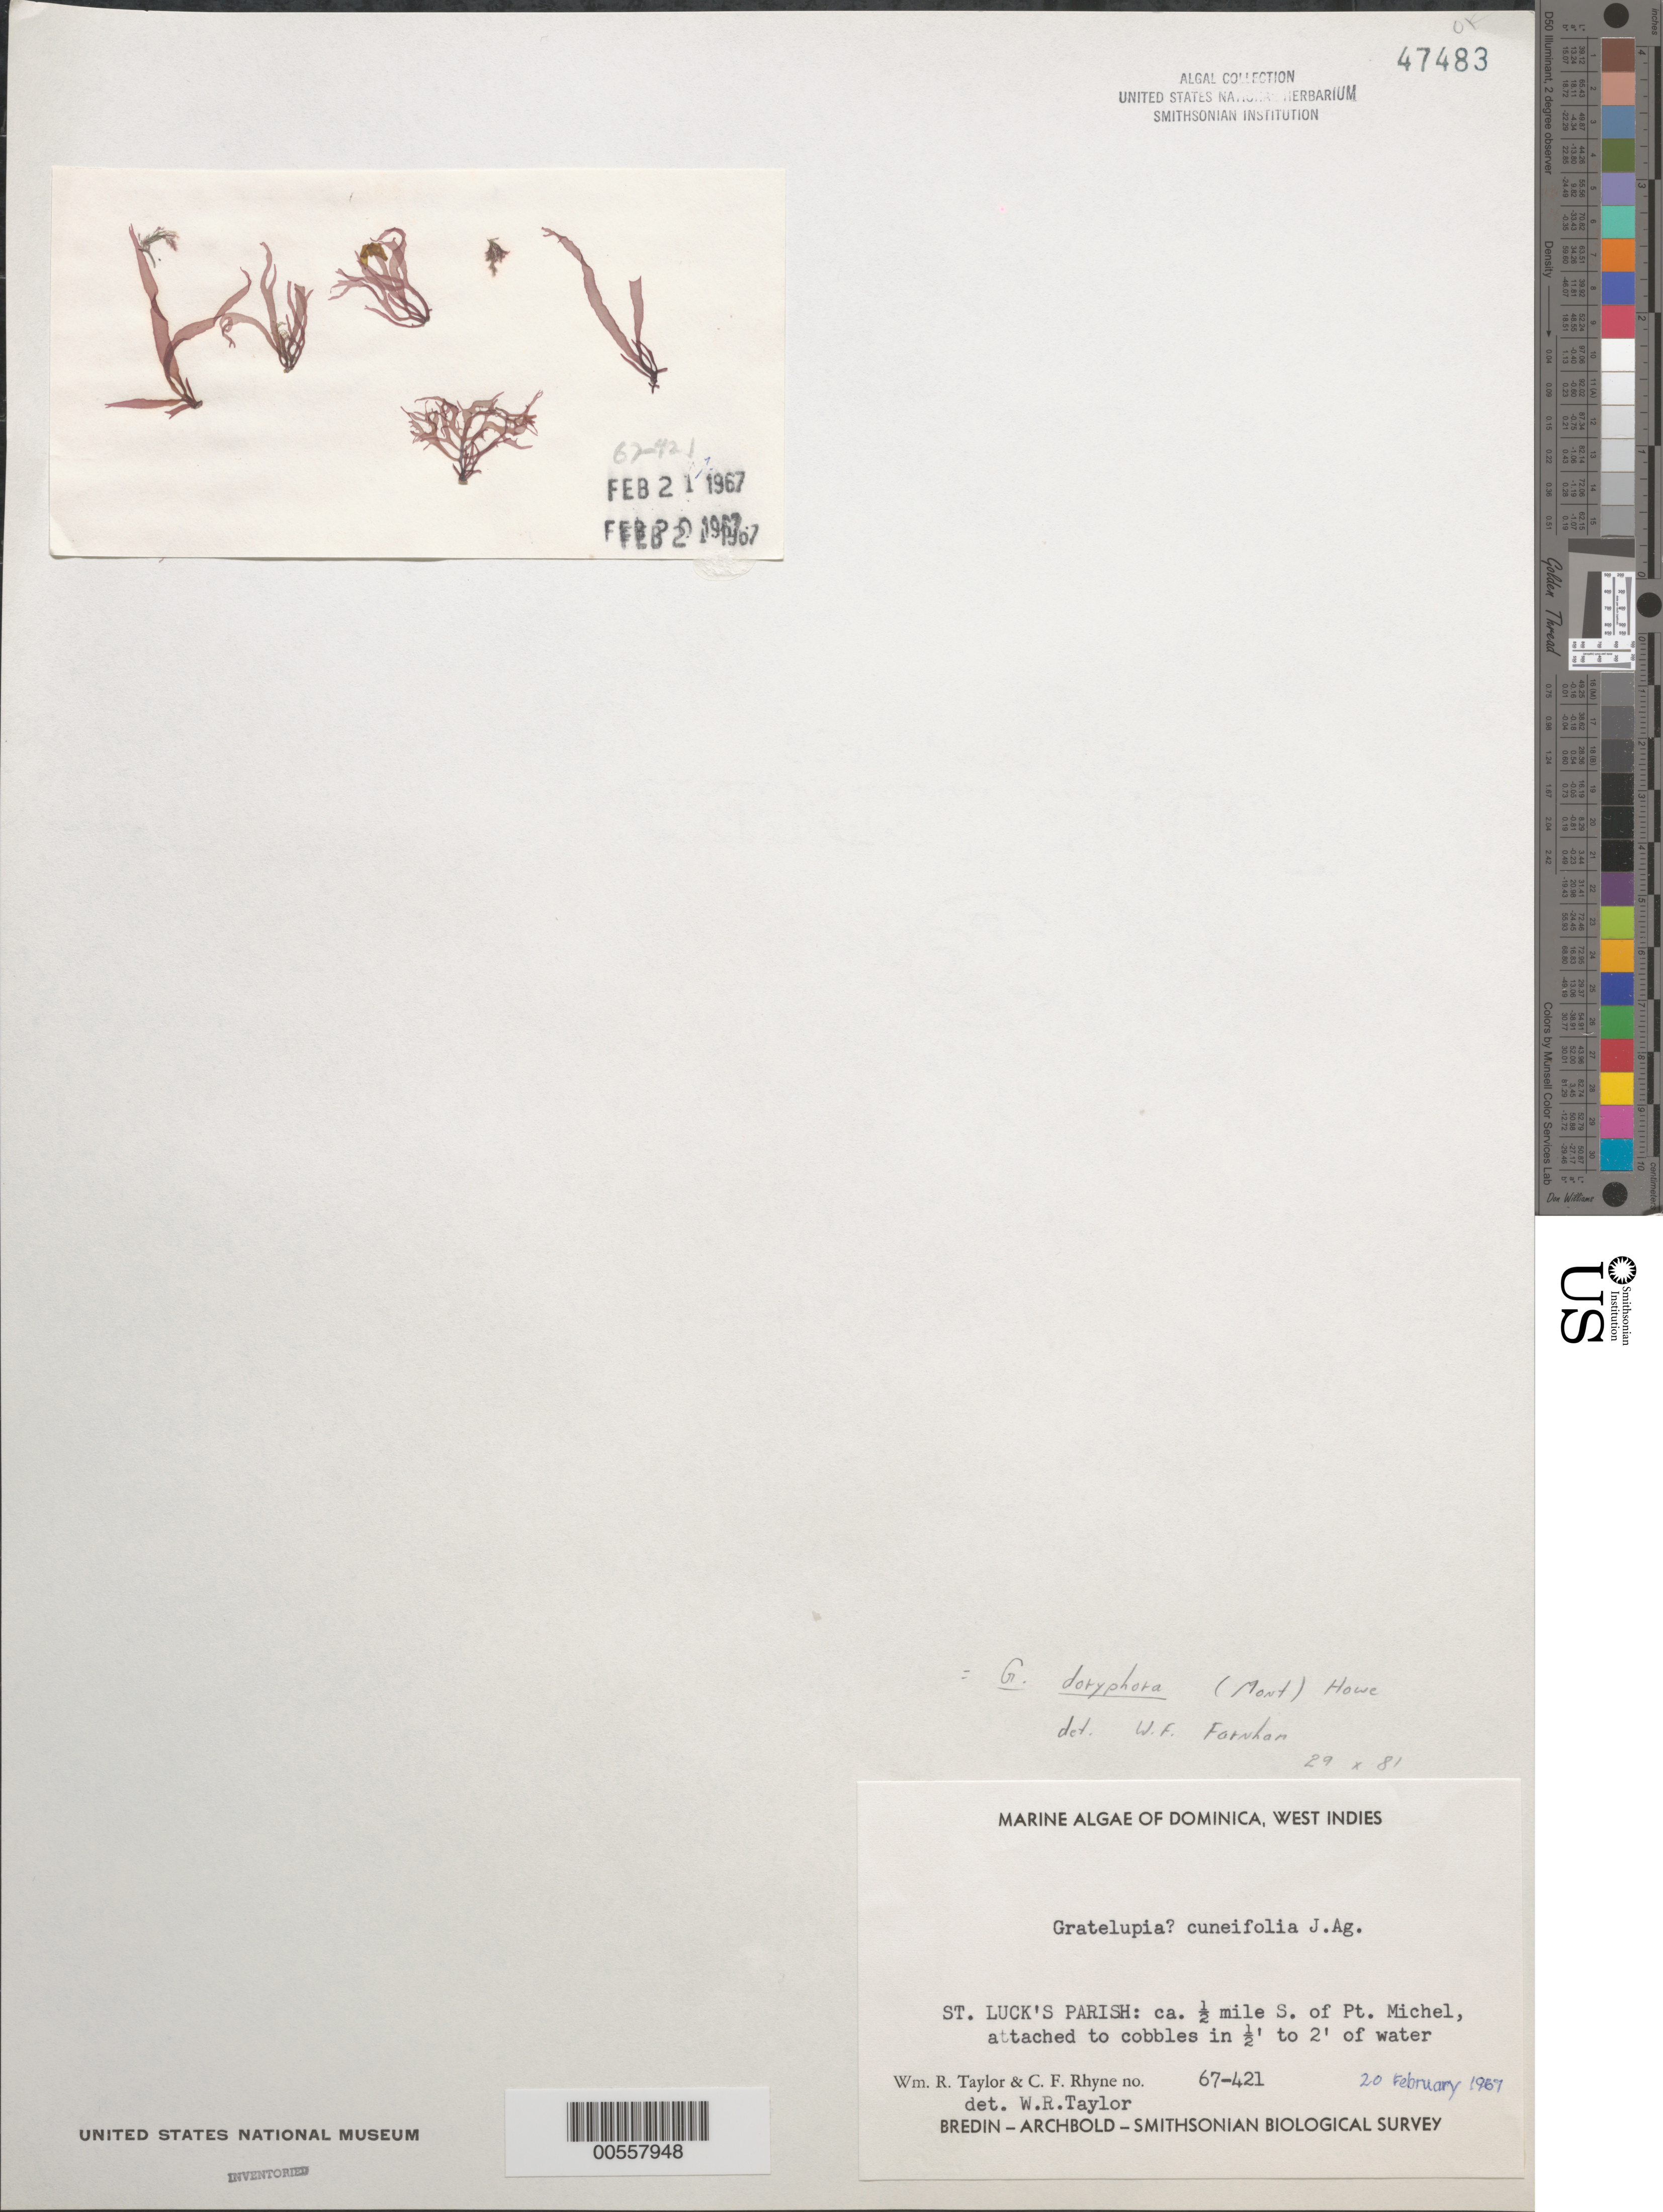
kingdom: Plantae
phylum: Rhodophyta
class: Florideophyceae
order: Halymeniales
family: Halymeniaceae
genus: Grateloupia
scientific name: Grateloupia doryphora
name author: (Mont.) Howe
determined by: Farnham, W. F.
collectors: W. R. Taylor & C. Rhyne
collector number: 67-421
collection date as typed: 20 Feb 1967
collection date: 1967-02-20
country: Dominica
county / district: St. Luke's Parish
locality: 0.5 mile south of Pointe Michel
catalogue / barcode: US 47483